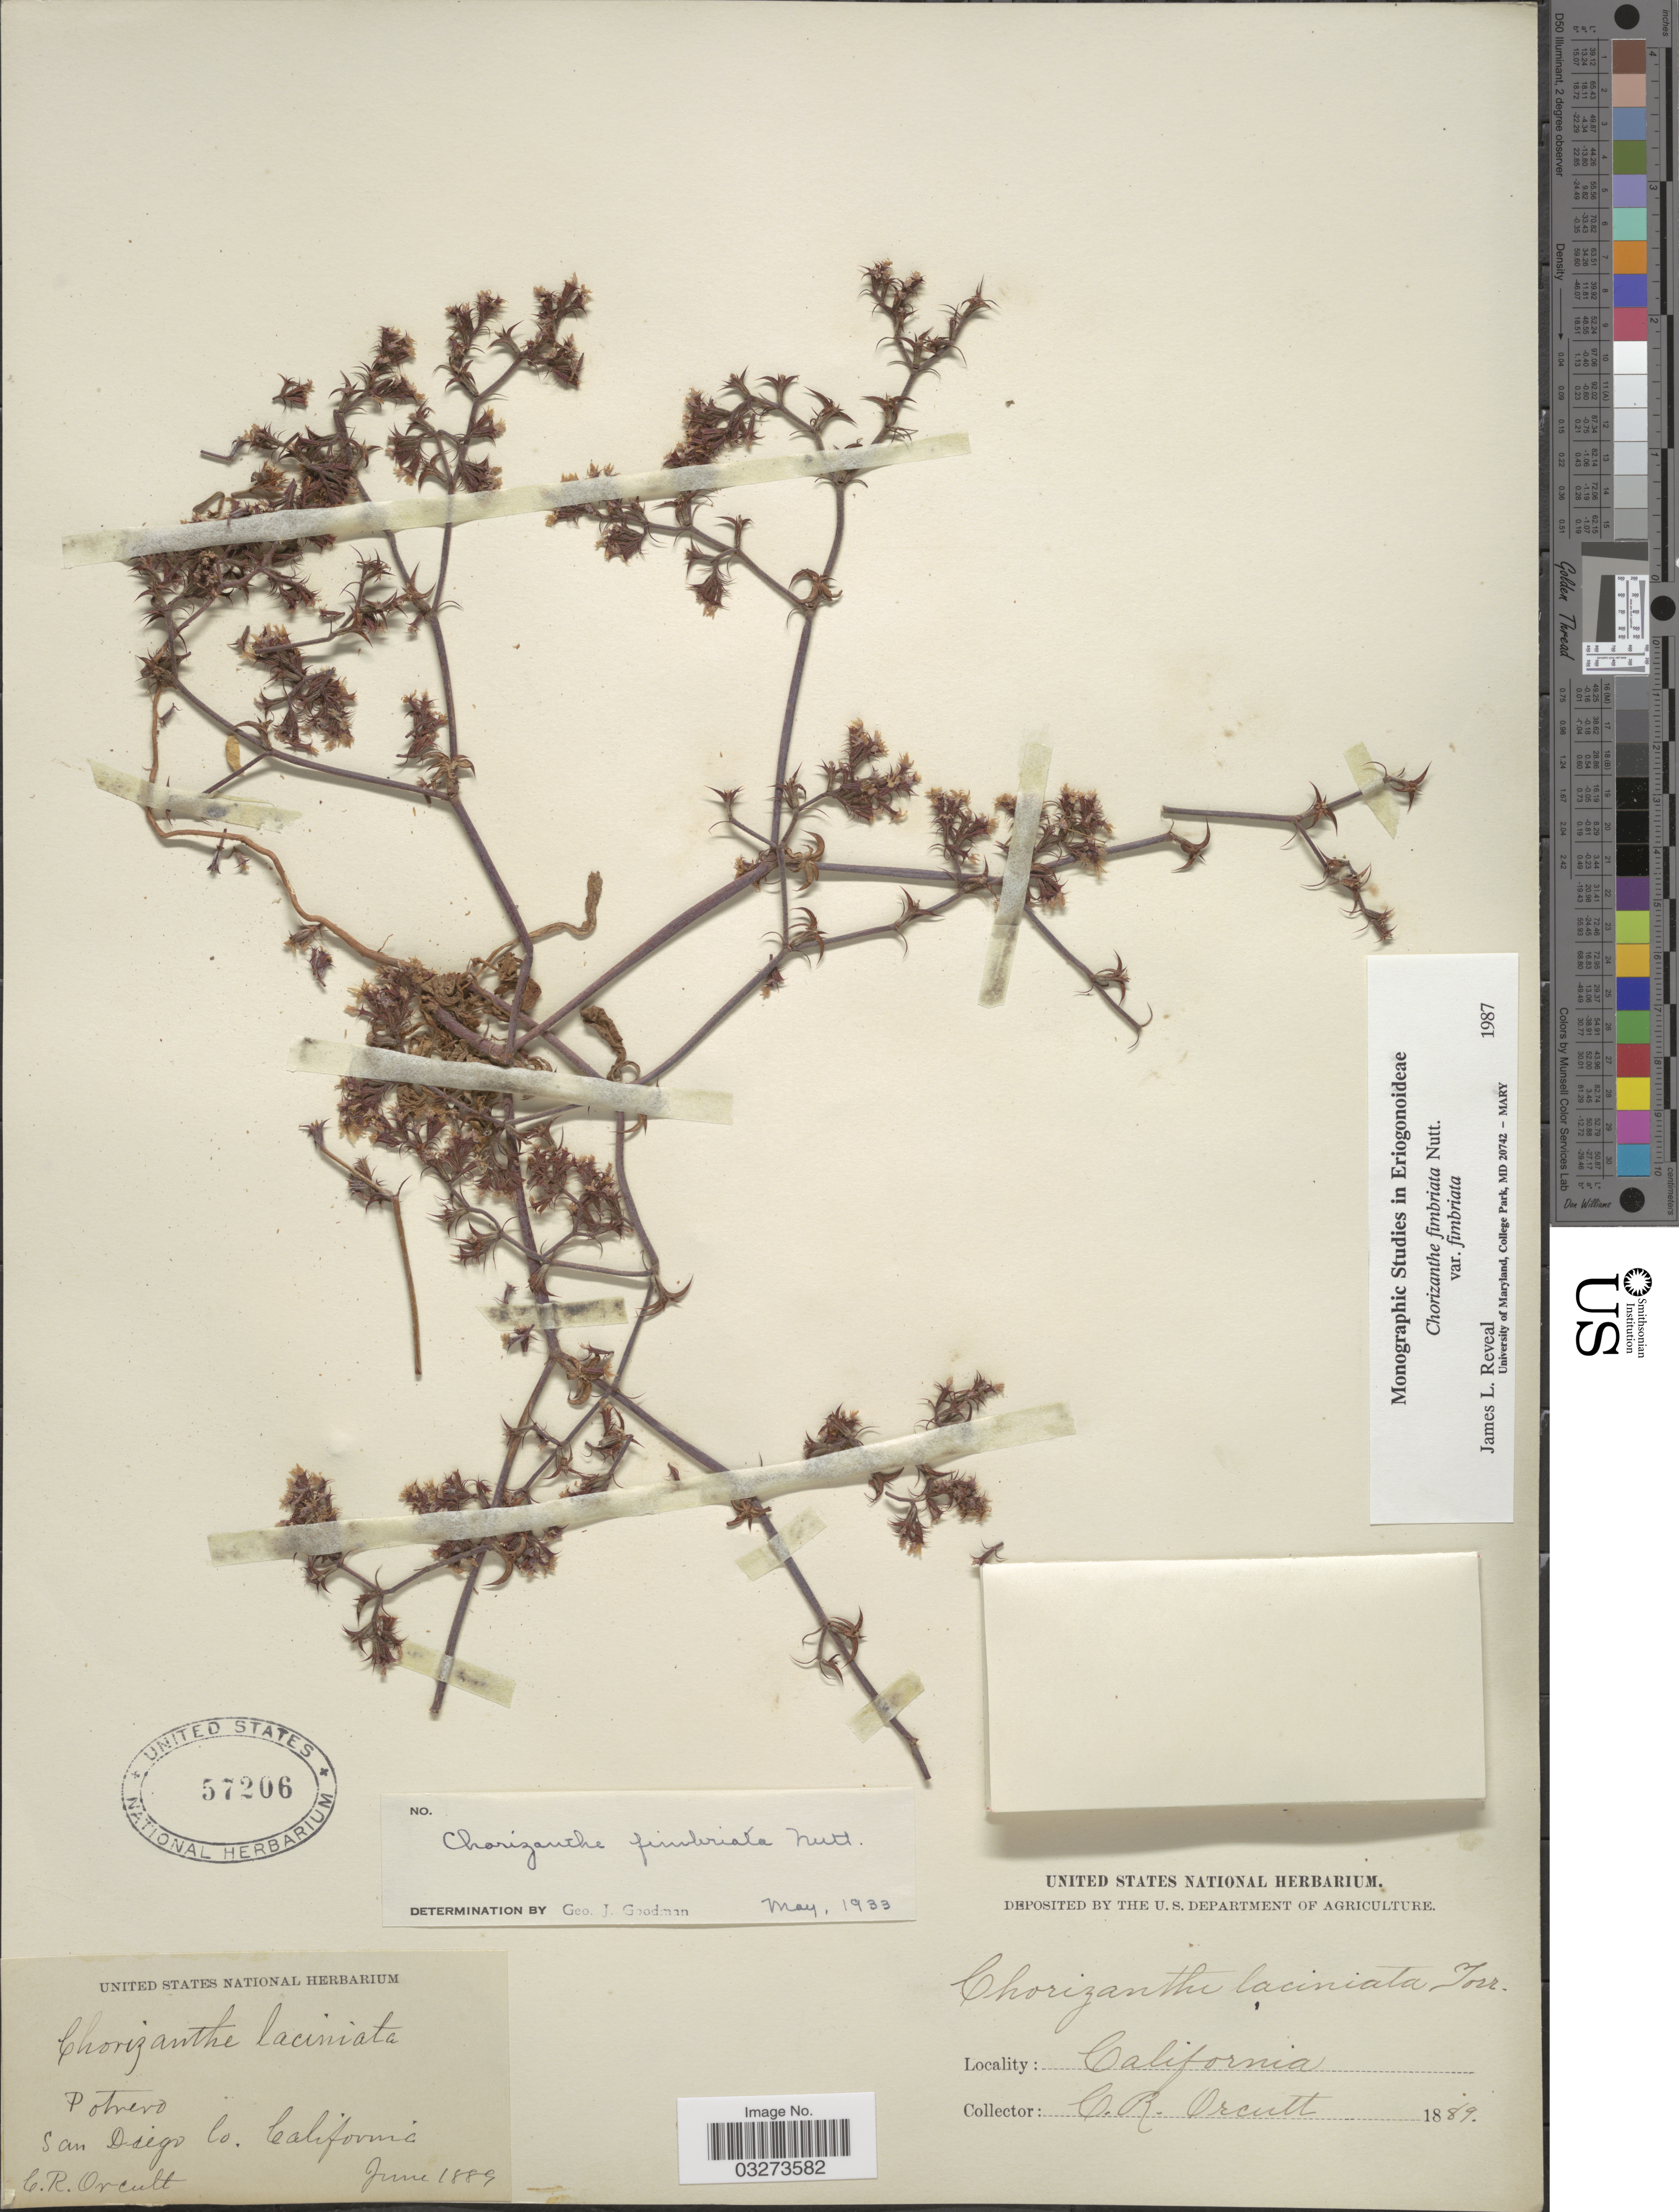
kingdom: Plantae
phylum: Tracheophyta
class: Magnoliopsida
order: Caryophyllales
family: Polygonaceae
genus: Chorizanthe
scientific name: Chorizanthe fimbriata var. fimbriata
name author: Nutt.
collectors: C. R. Orcutt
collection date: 1889-06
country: United States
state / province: California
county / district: San Diego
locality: Potrero. San Diego Co.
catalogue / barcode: US 57206